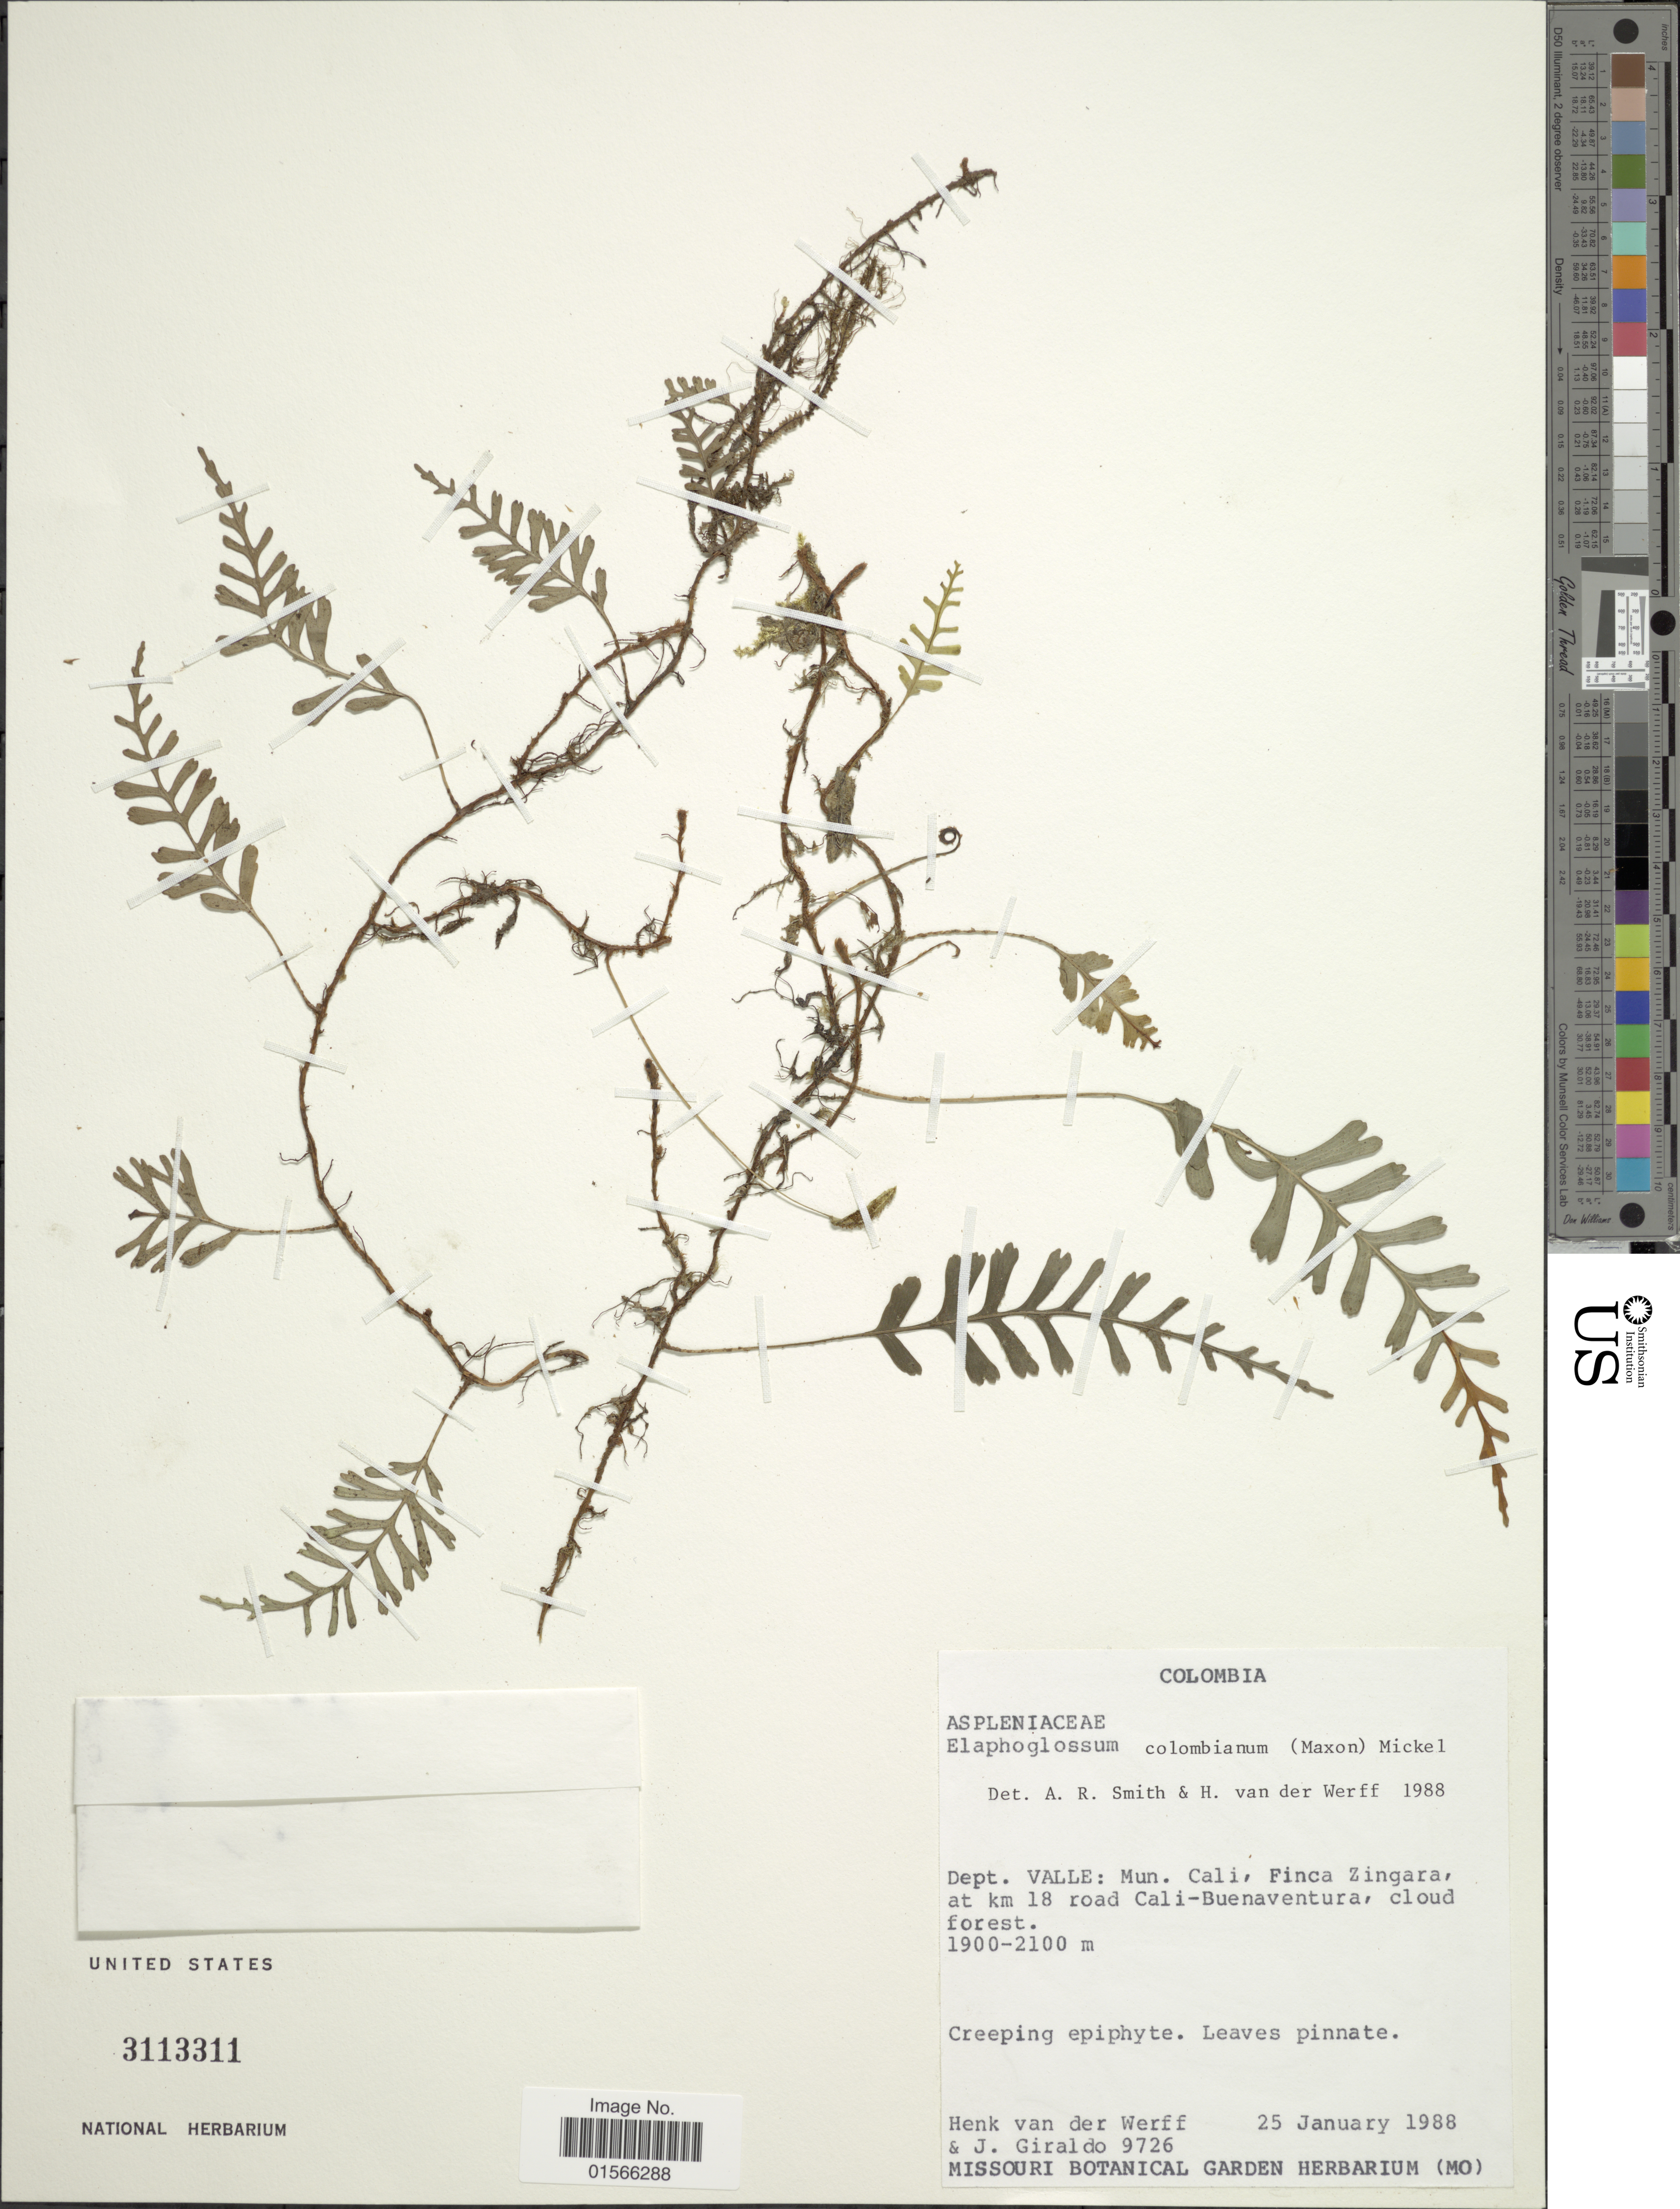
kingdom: Plantae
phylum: Tracheophyta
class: Polypodiopsida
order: Polypodiales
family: Dryopteridaceae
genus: Elaphoglossum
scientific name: Elaphoglossum colombianum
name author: (Maxon) Mickel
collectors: H. van der Werff & J. Giraldo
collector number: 9726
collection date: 1988-01-25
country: Colombia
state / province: Valle del Cauca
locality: Dept. Valle: Mun. Cali, Finca Zingara, at km 18 road Cali-Buenaventura, cloud forest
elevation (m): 1900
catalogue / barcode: US 3113311